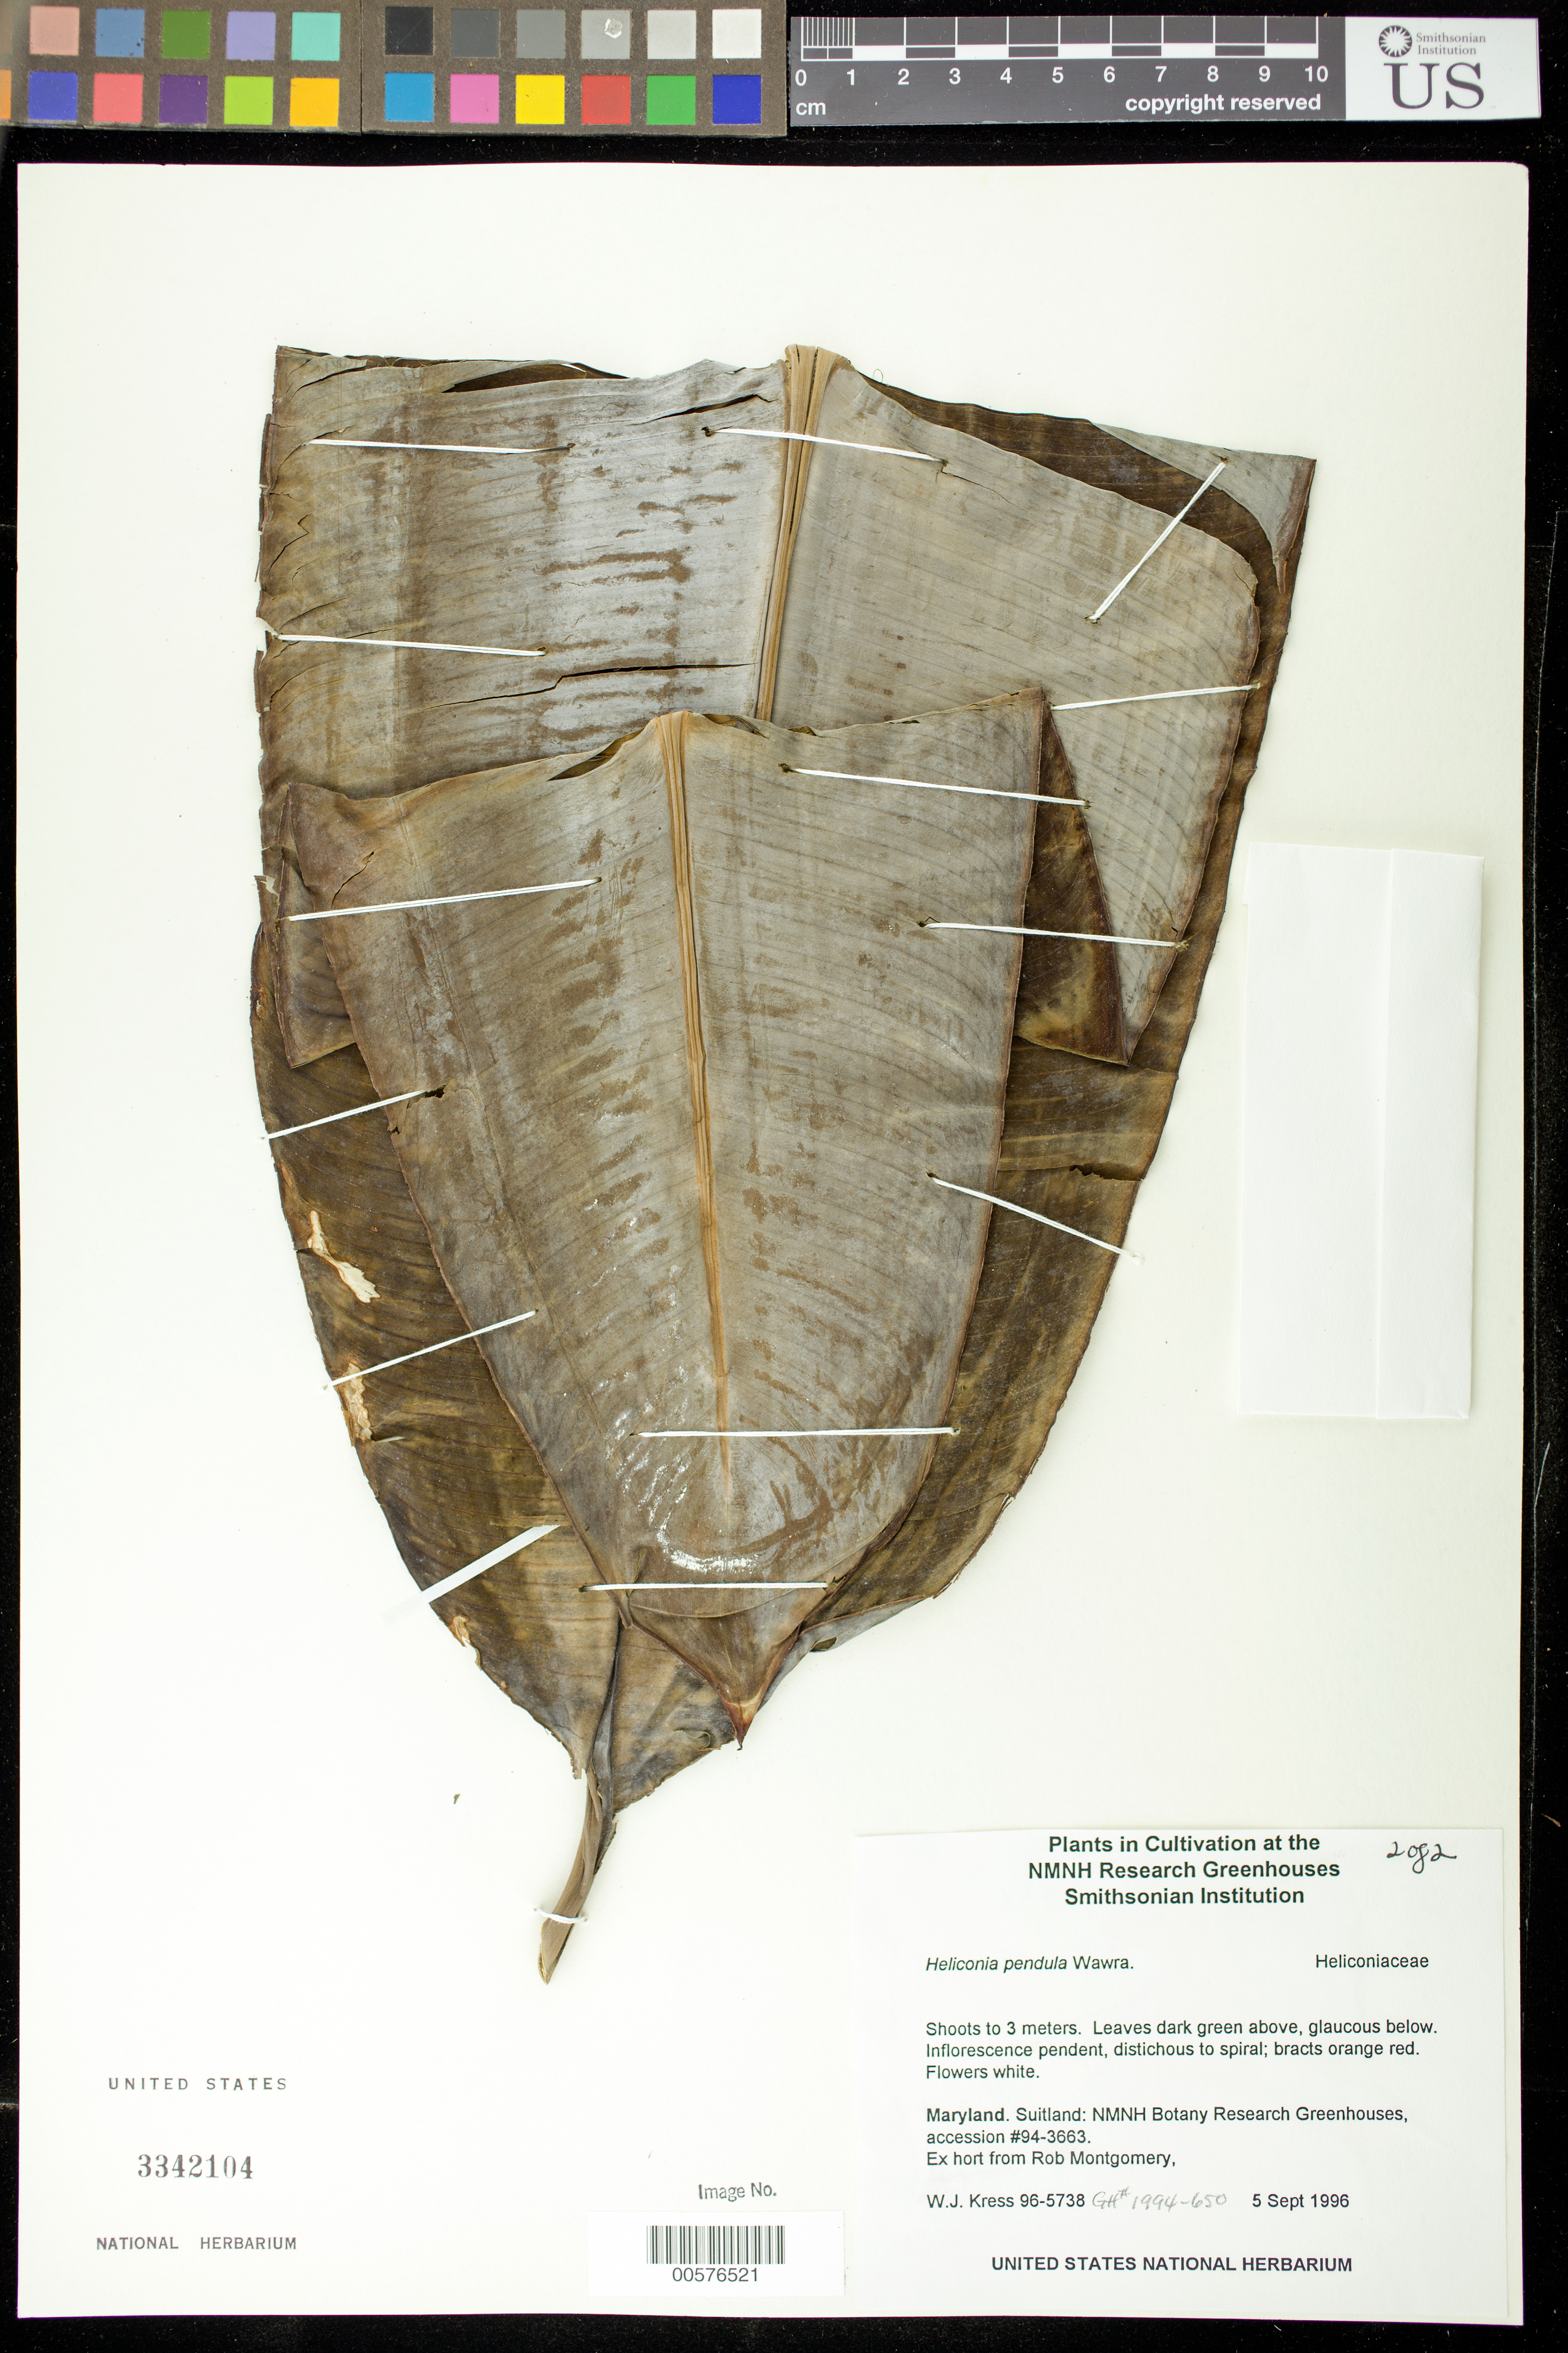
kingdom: Plantae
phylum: Tracheophyta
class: Liliopsida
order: Zingiberales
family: Heliconiaceae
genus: Heliconia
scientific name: Heliconia pendula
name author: Wawra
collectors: W. J. Kress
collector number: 96-5738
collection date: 1996-09-05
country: United States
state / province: Maryland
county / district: Prince George's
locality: NMNH Botany Research Greenhouses. Suitland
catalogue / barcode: US 3342104